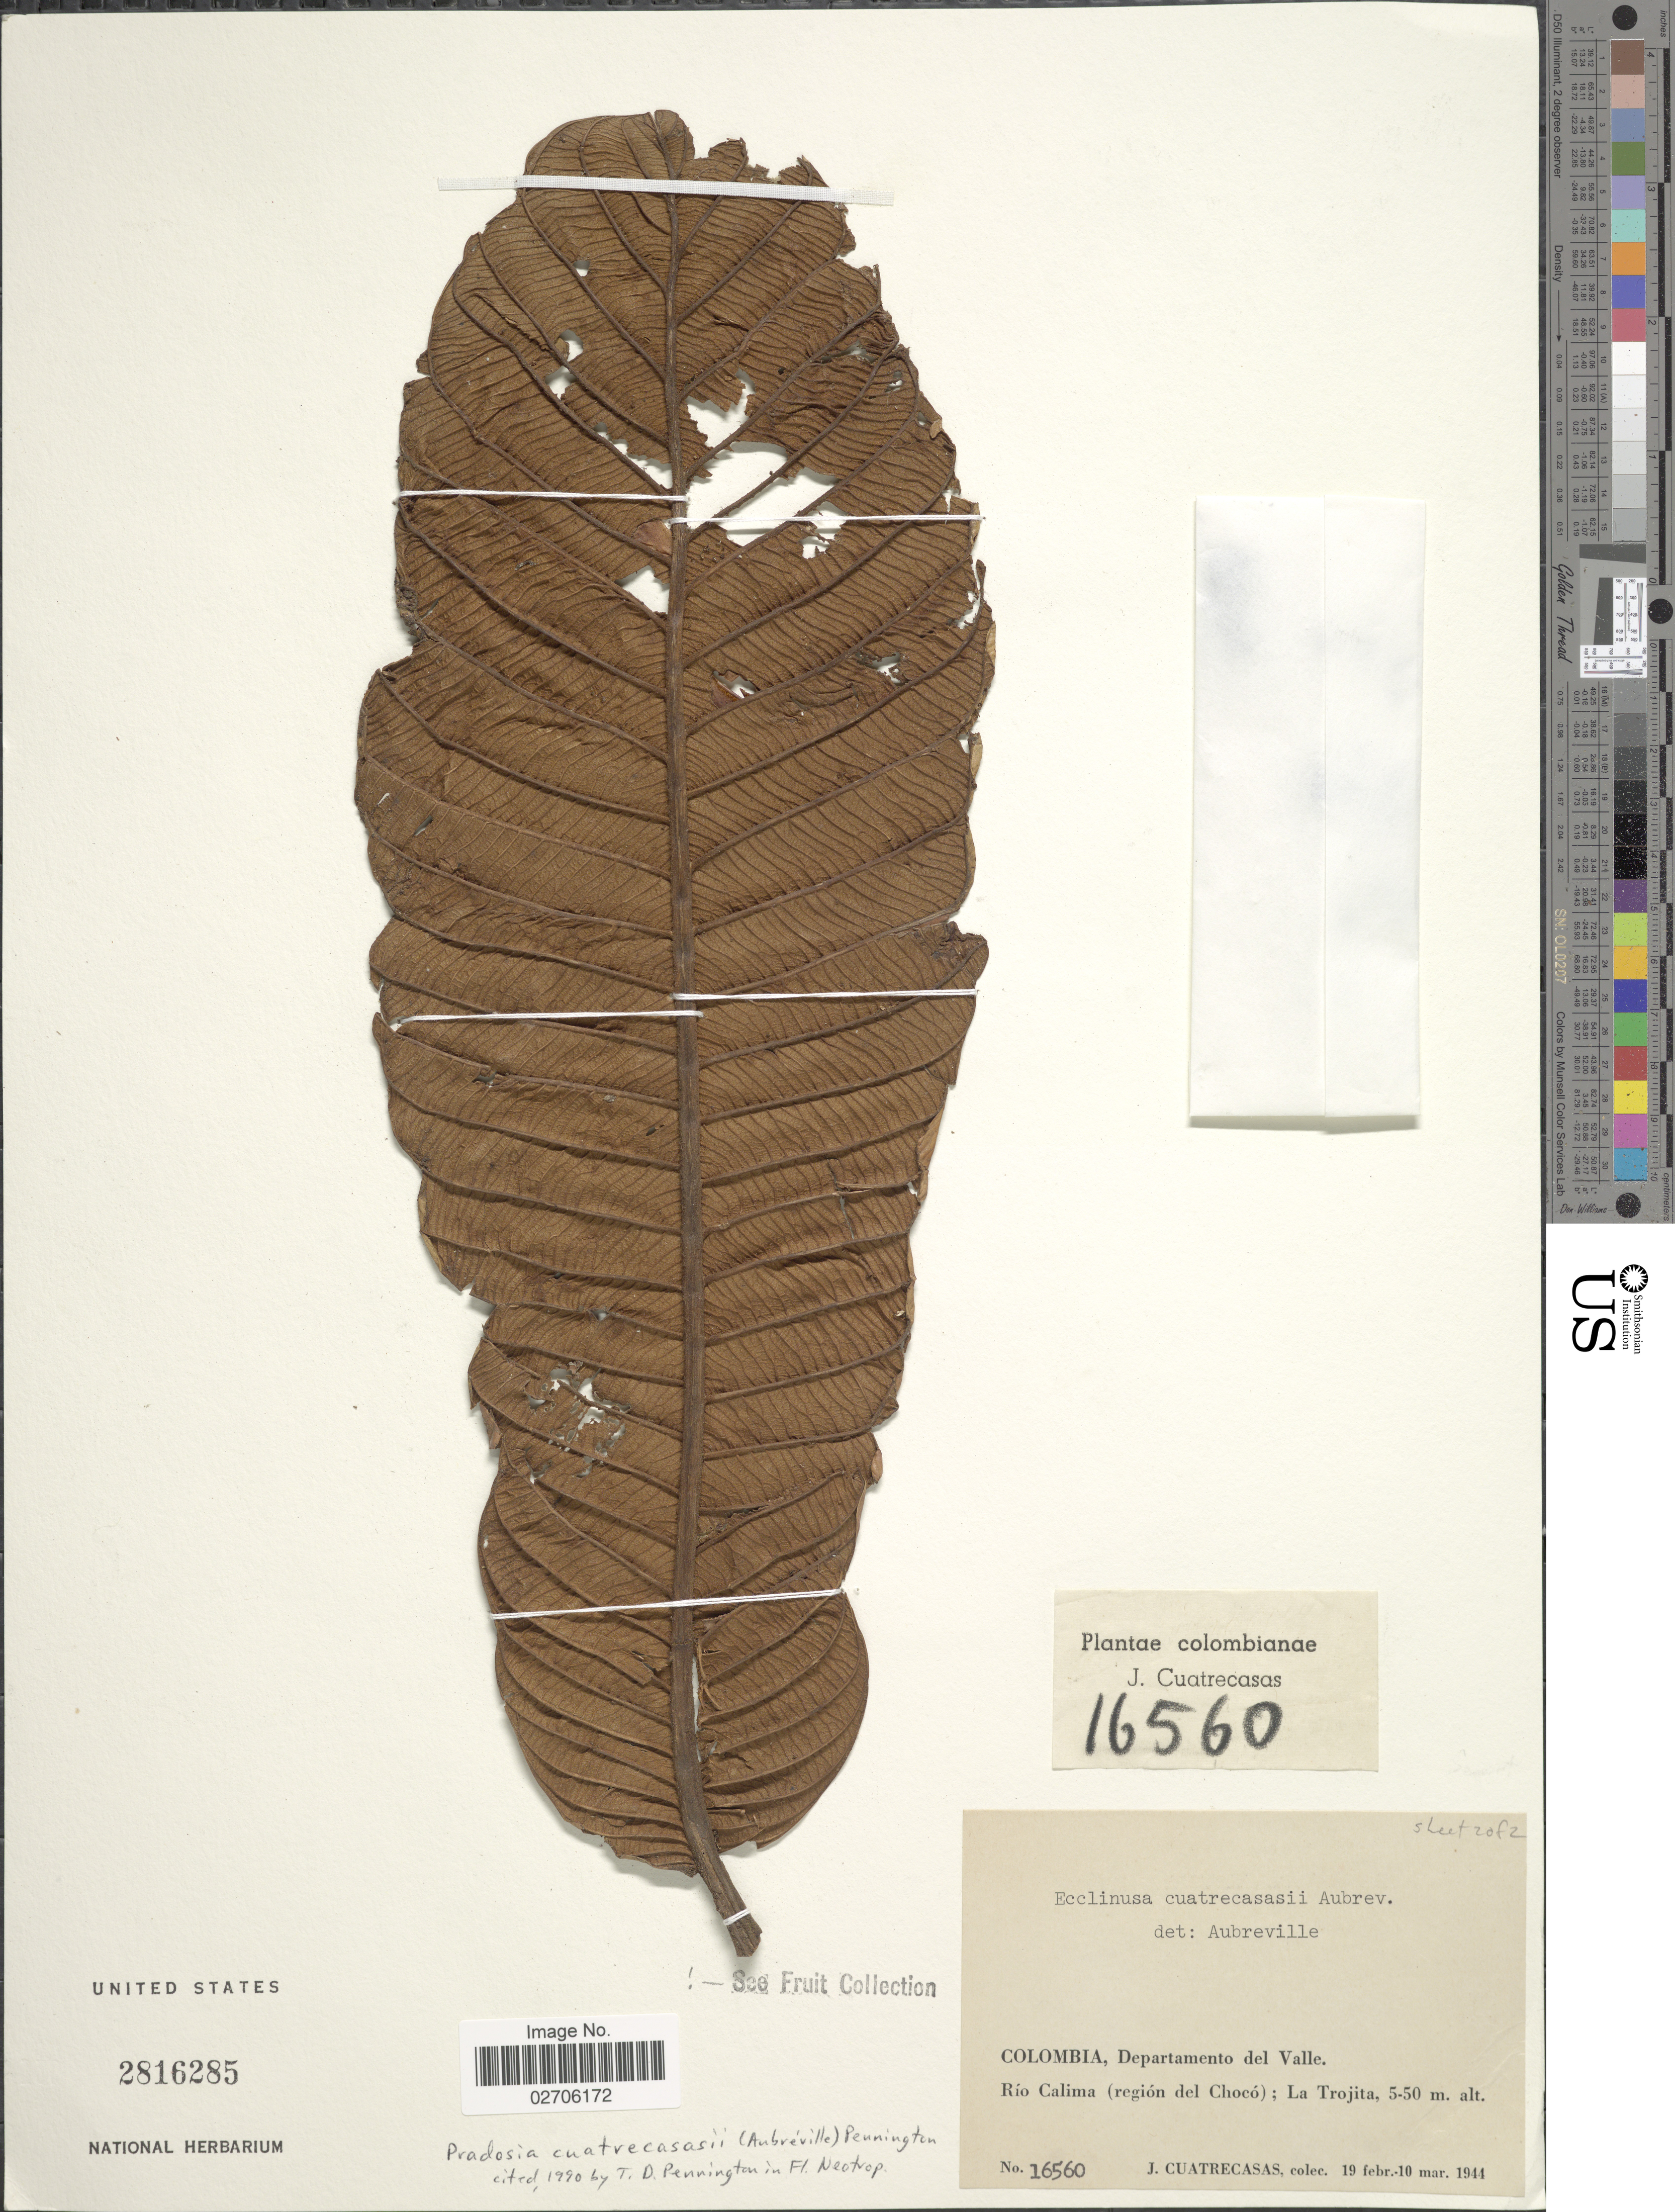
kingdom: Plantae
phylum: Tracheophyta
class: Magnoliopsida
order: Ericales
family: Sapotaceae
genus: Pradosia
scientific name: Pradosia cuatrecasasii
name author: (Aubr.) T.D. Penn.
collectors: J. Cuatrecasas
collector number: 16560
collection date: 1944-02-19/1944-03-10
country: Colombia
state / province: Valle del Cauca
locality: Departamento del Valle. Río Calima (región del Chocó); La Trojita.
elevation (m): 5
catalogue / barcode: US 2816285